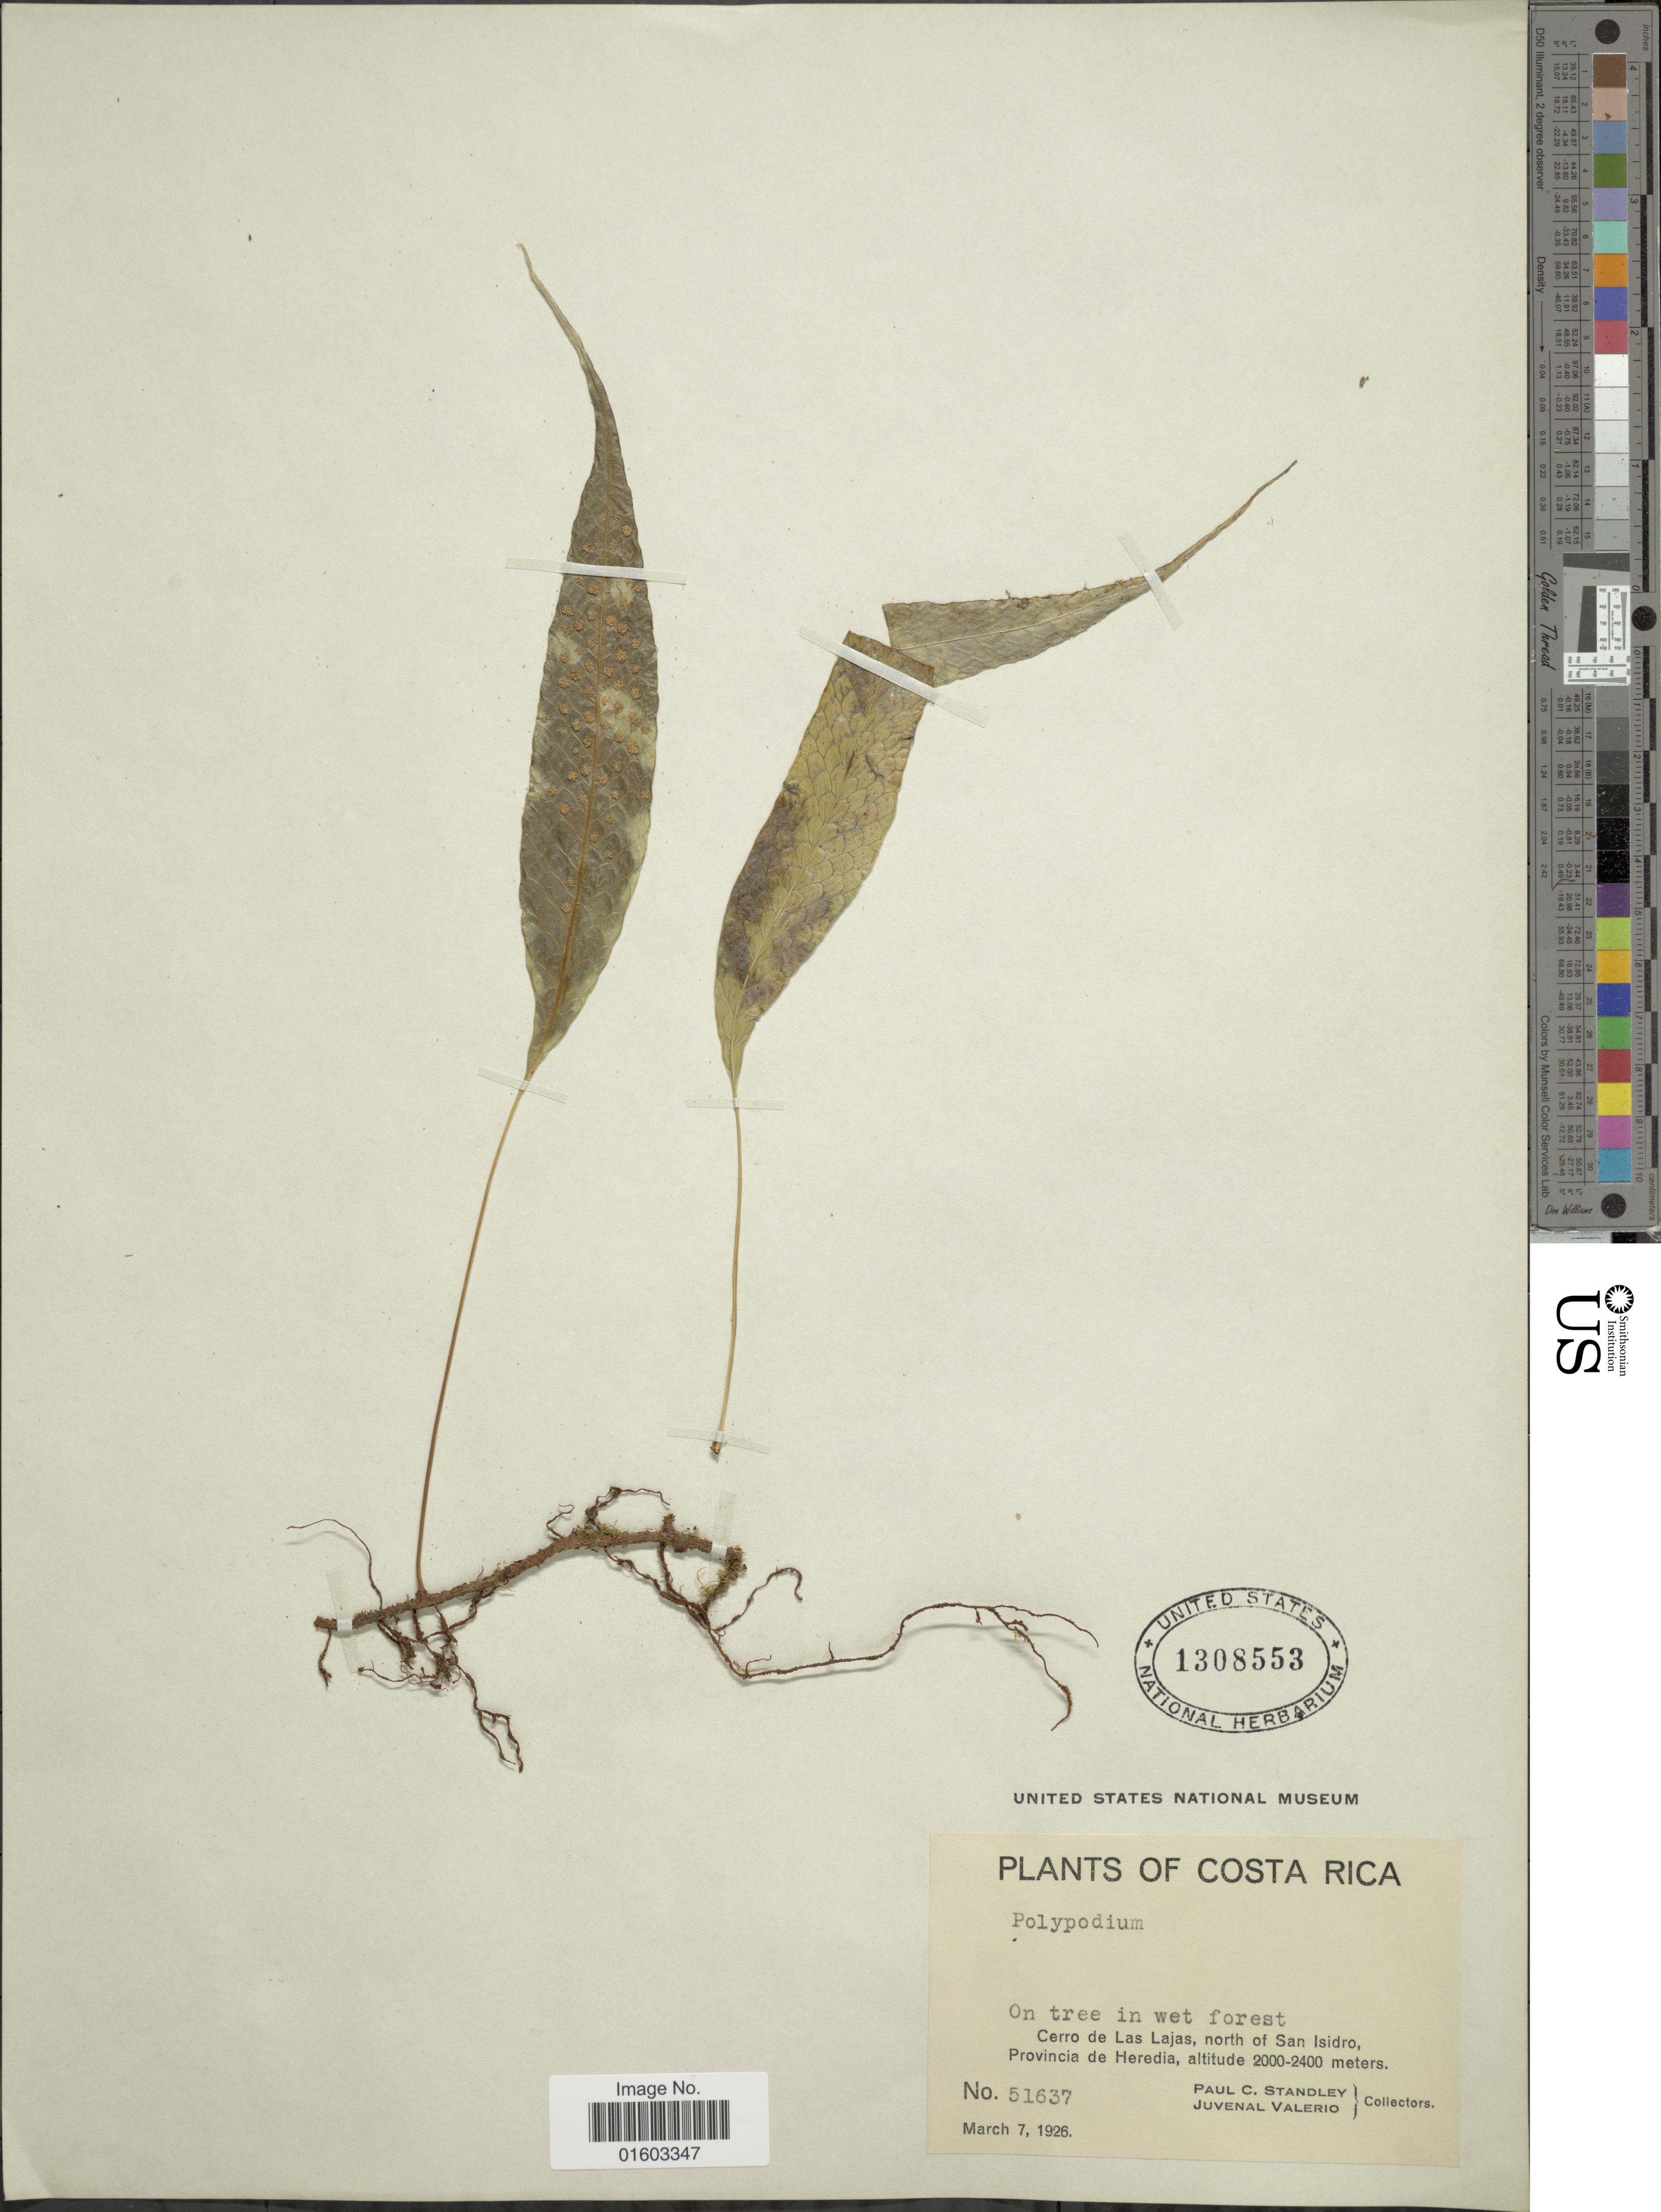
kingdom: Plantae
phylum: Tracheophyta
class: Polypodiopsida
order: Polypodiales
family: Polypodiaceae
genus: Campyloneurum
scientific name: Campyloneurum wercklei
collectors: P. C. Standley & J. Valerio R.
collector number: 51637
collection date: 1926-03-07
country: Costa Rica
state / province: Heredia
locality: Cerro de Las Lajas, north of San Isidro, Provincis de Heredia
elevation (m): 2000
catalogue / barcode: US 1308553